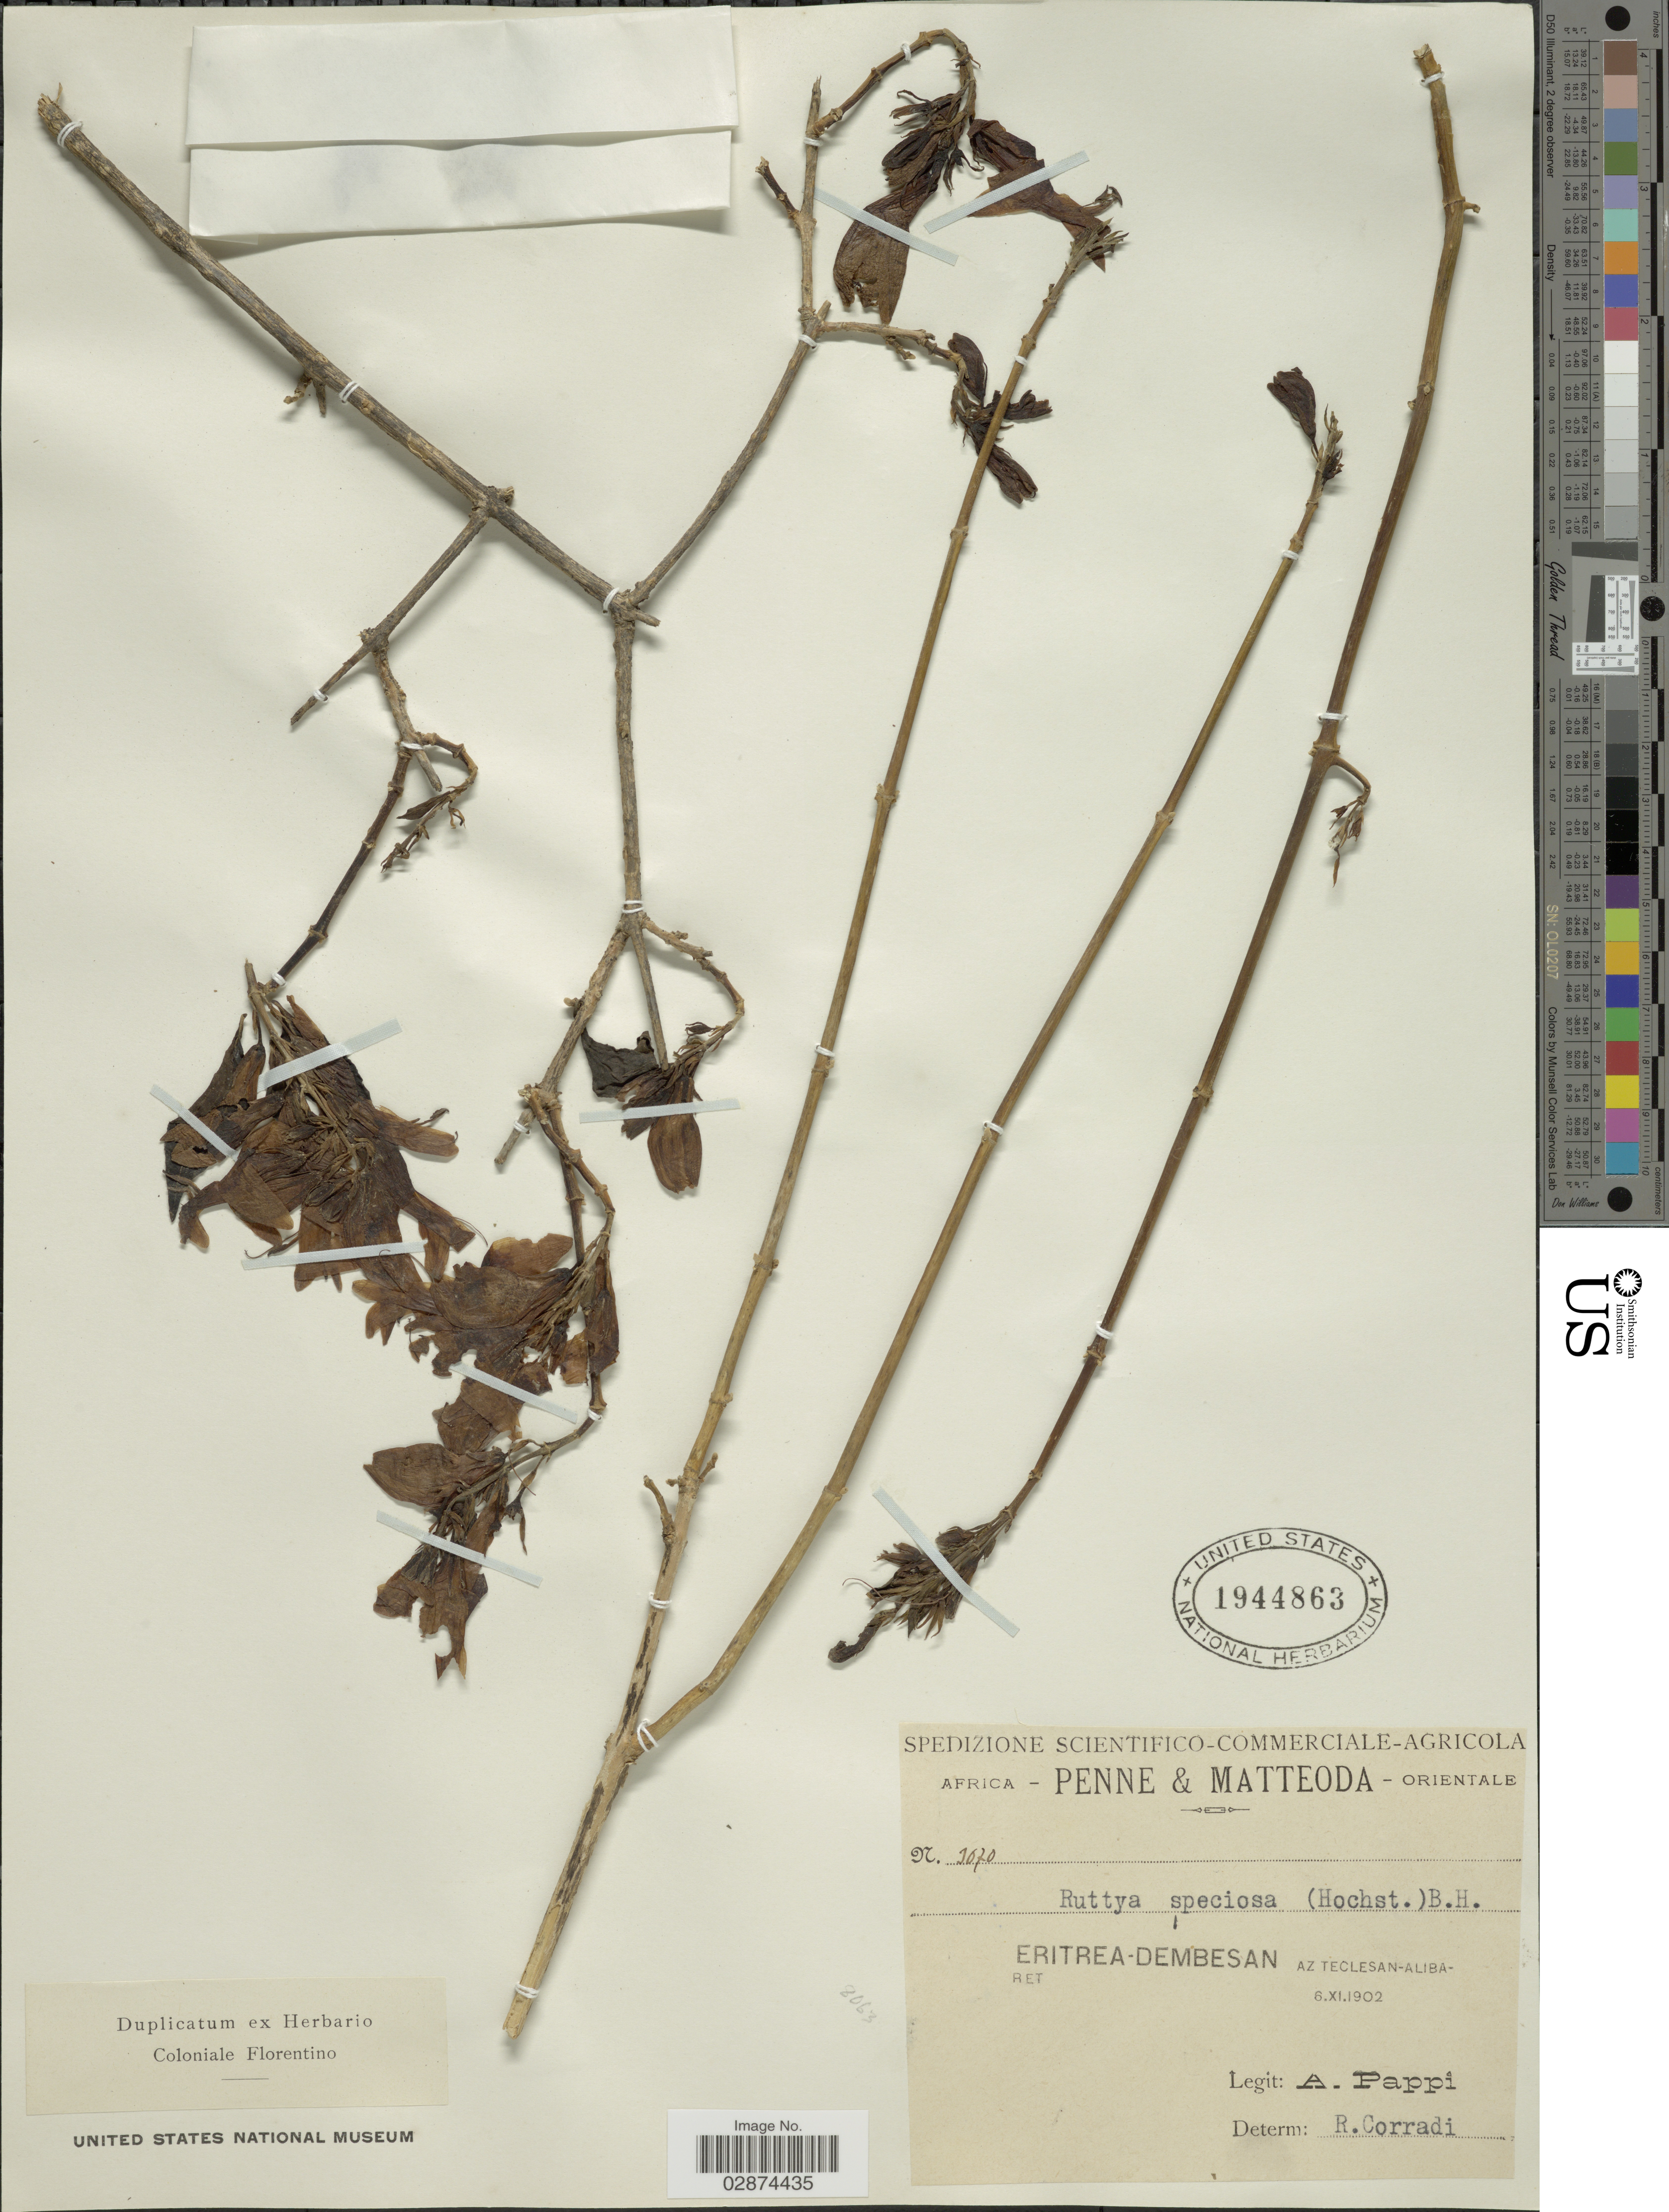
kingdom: Plantae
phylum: Tracheophyta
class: Magnoliopsida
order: Lamiales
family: Acanthaceae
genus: Ruttya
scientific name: Ruttya speciosa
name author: (Hochst.) Engl.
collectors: A. Pappi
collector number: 1070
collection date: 1902-11-06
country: Eritrea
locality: Africa Orientale. Eritrea-Dembesan. Az Teclesan-Alibaret.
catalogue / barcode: US 1944863